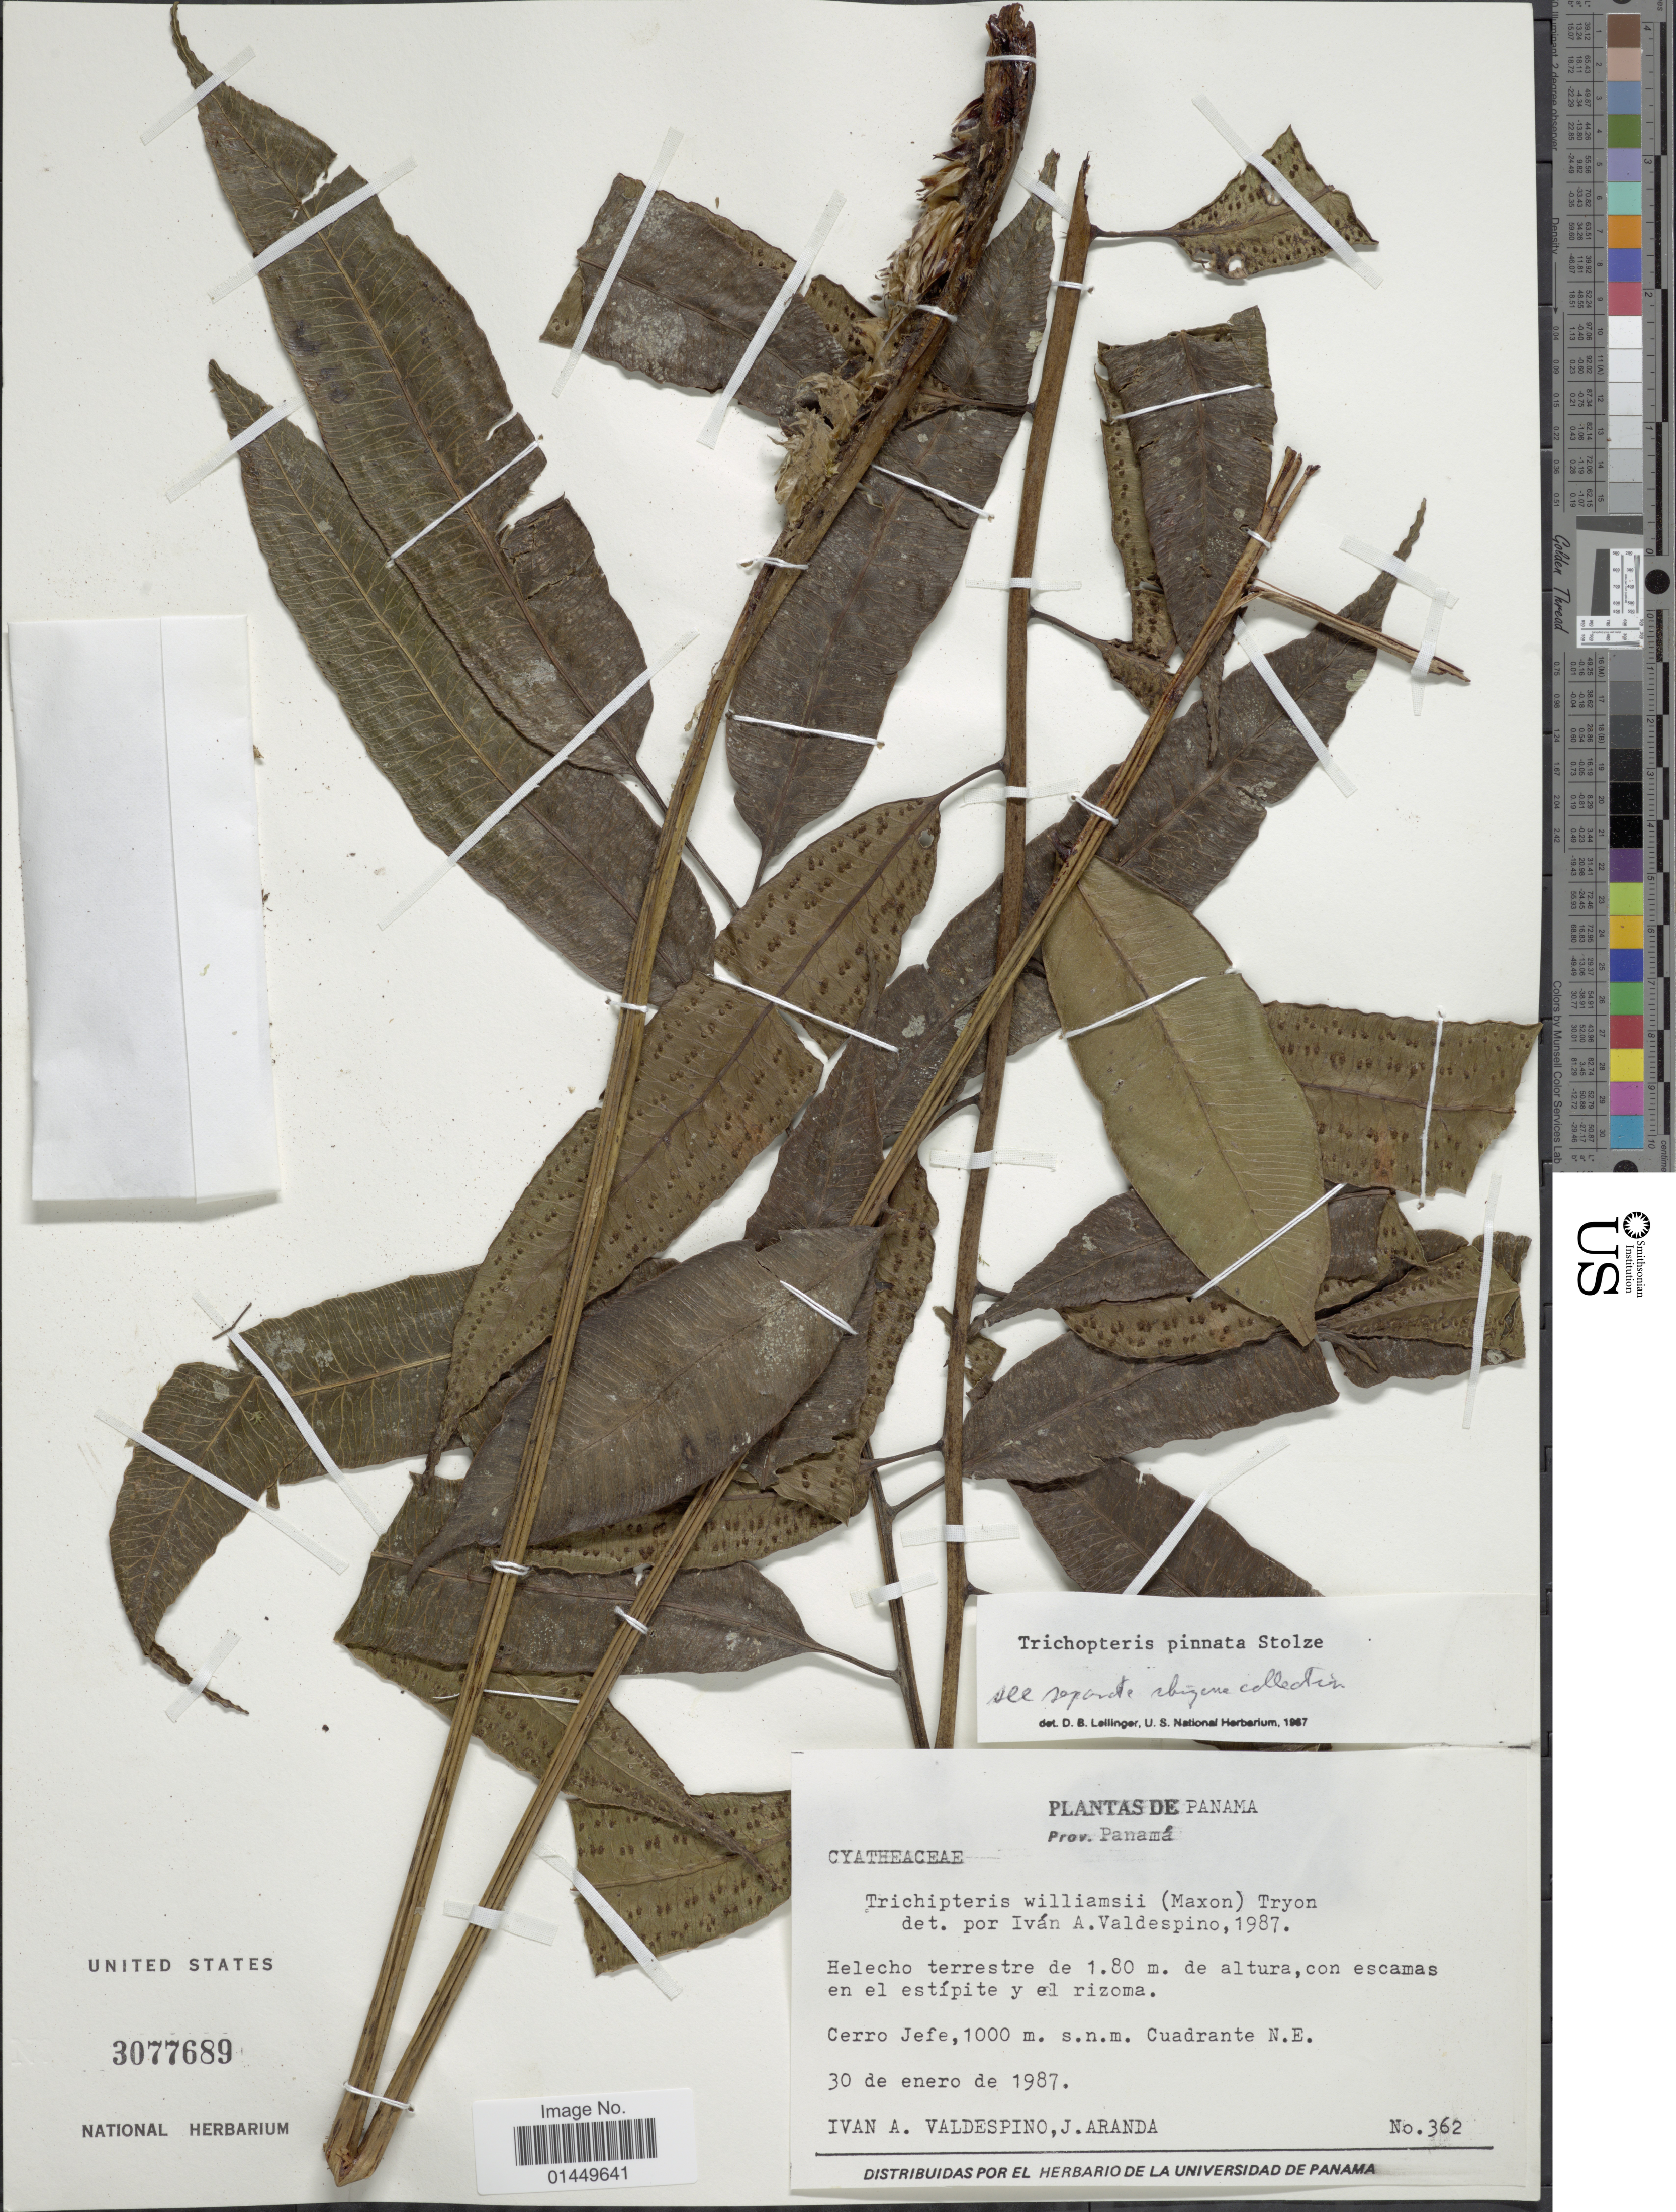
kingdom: Plantae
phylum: Tracheophyta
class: Polypodiopsida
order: Cyatheales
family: Cyatheaceae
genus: Cyathea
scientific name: Cyathea stolzei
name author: A.R. Sm. ex Lellinger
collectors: I. A. Valdespino & J. Aranda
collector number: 362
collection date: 1987-01-30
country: Panama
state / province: Panamá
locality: Prov. Panama, Cerro Jefe, Cuadrante N.E.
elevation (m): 1000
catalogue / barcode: US 3077689